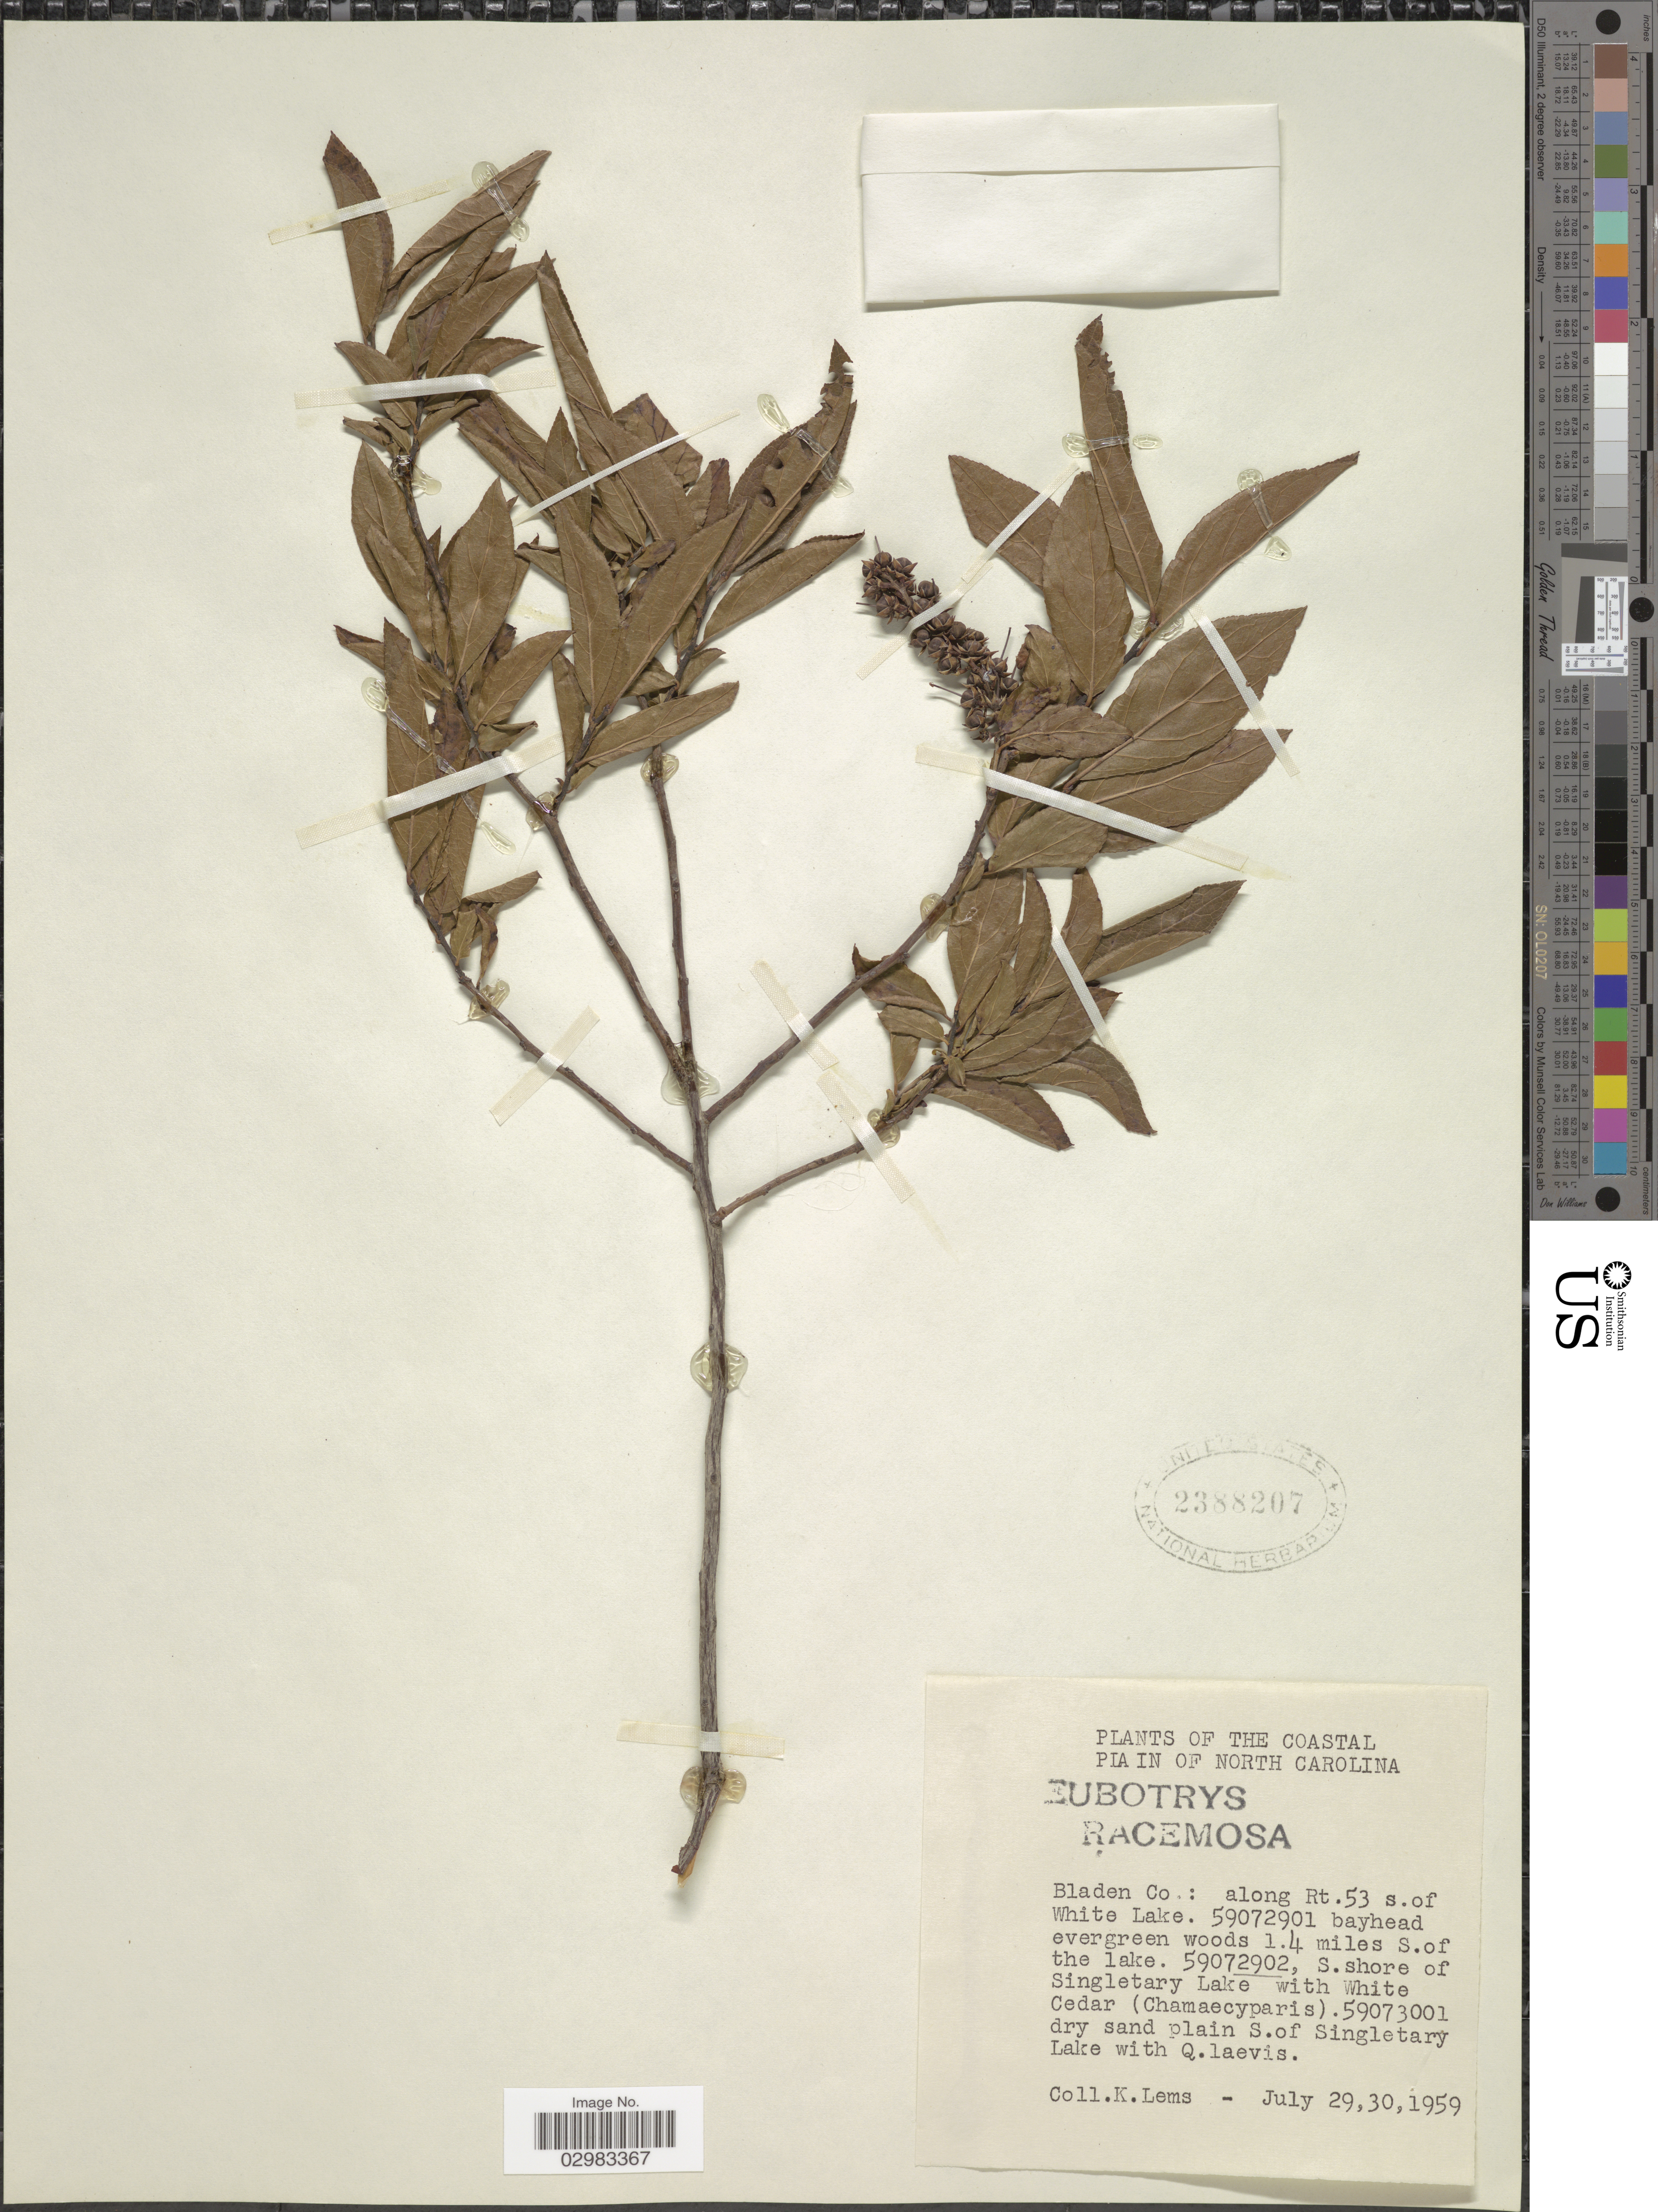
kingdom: Plantae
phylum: Tracheophyta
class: Magnoliopsida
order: Ericales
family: Ericaceae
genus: Leucothoe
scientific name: Leucothoë racemosa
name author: (L.) A. Gray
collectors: K. Lems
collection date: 1959-07-29/1959-07-30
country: United States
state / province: North Carolina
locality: Coastal Plain of North Carolina. Bladen Co.: Along Rt. 53 s. of White Lake. S. shore of Singletary Lake with White Cedar.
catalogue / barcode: US 2388207